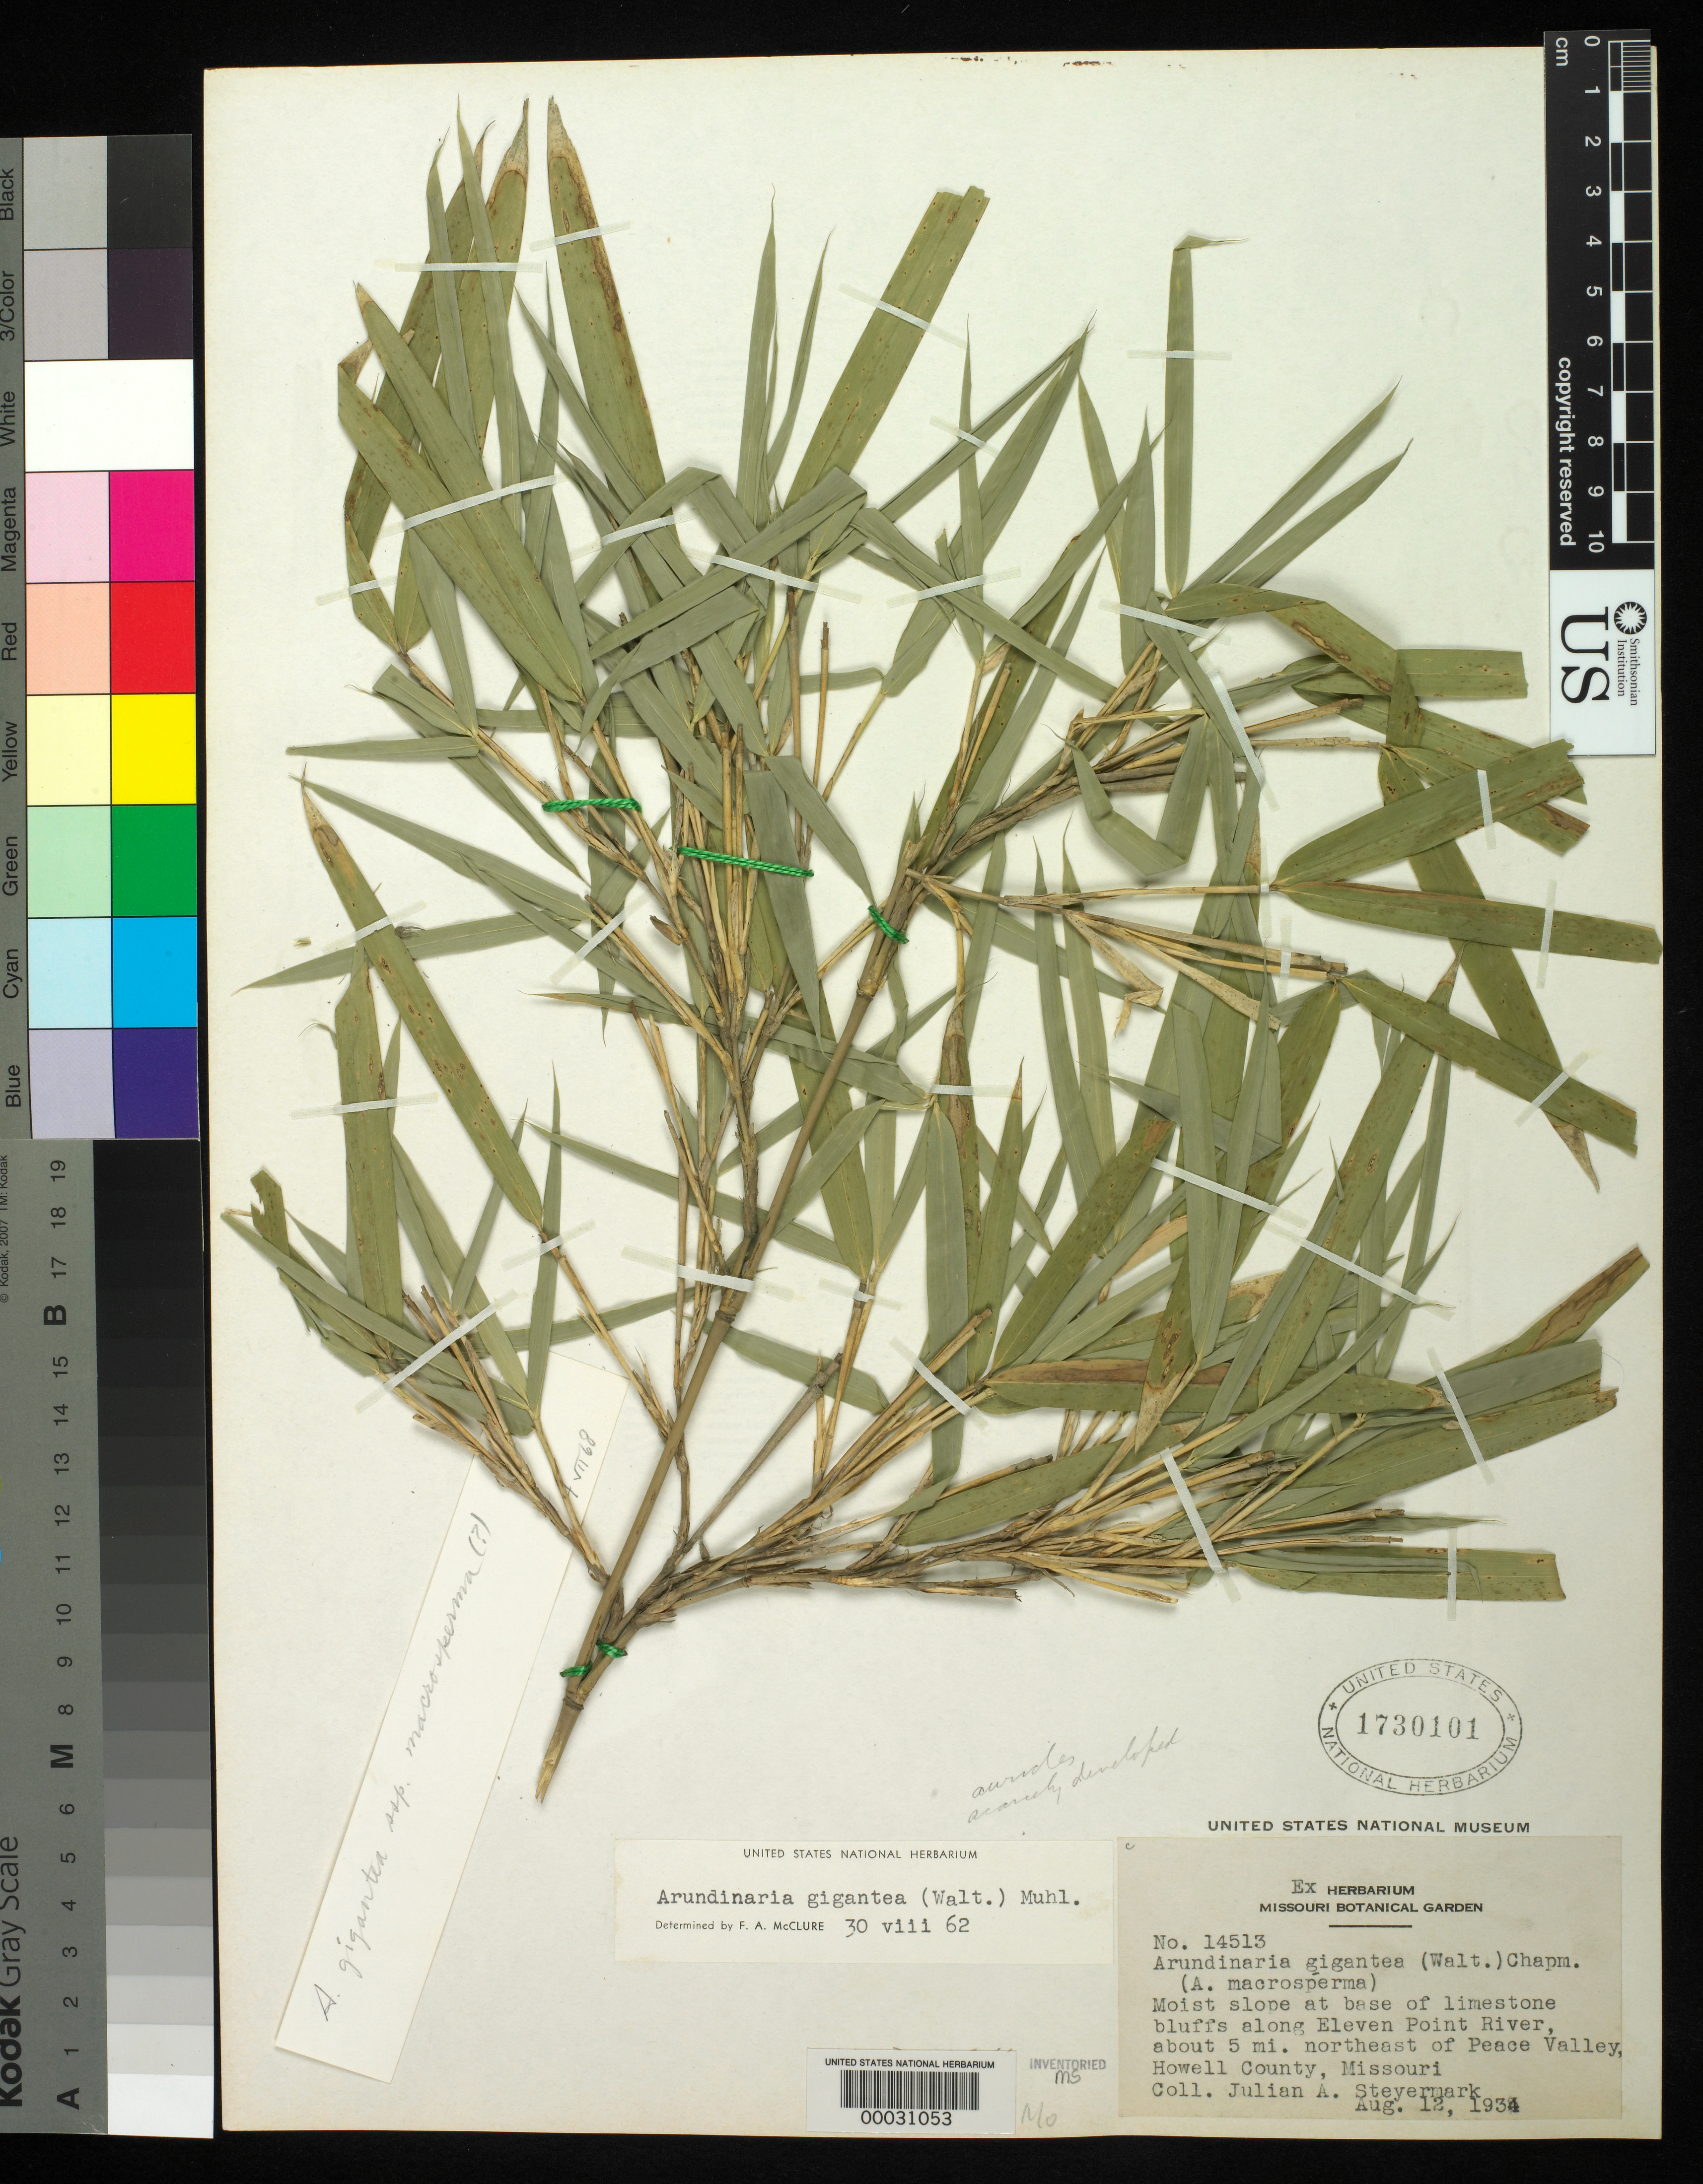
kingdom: Plantae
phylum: Tracheophyta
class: Liliopsida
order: Poales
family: Poaceae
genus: Arundinaria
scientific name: Arundinaria gigantea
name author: (Walter) Muhl.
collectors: J. Steyermark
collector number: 14513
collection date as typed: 12 Aug 1934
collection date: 1934-08-12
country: United States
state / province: Missouri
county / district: Howell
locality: Peace valley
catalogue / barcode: US 1730101